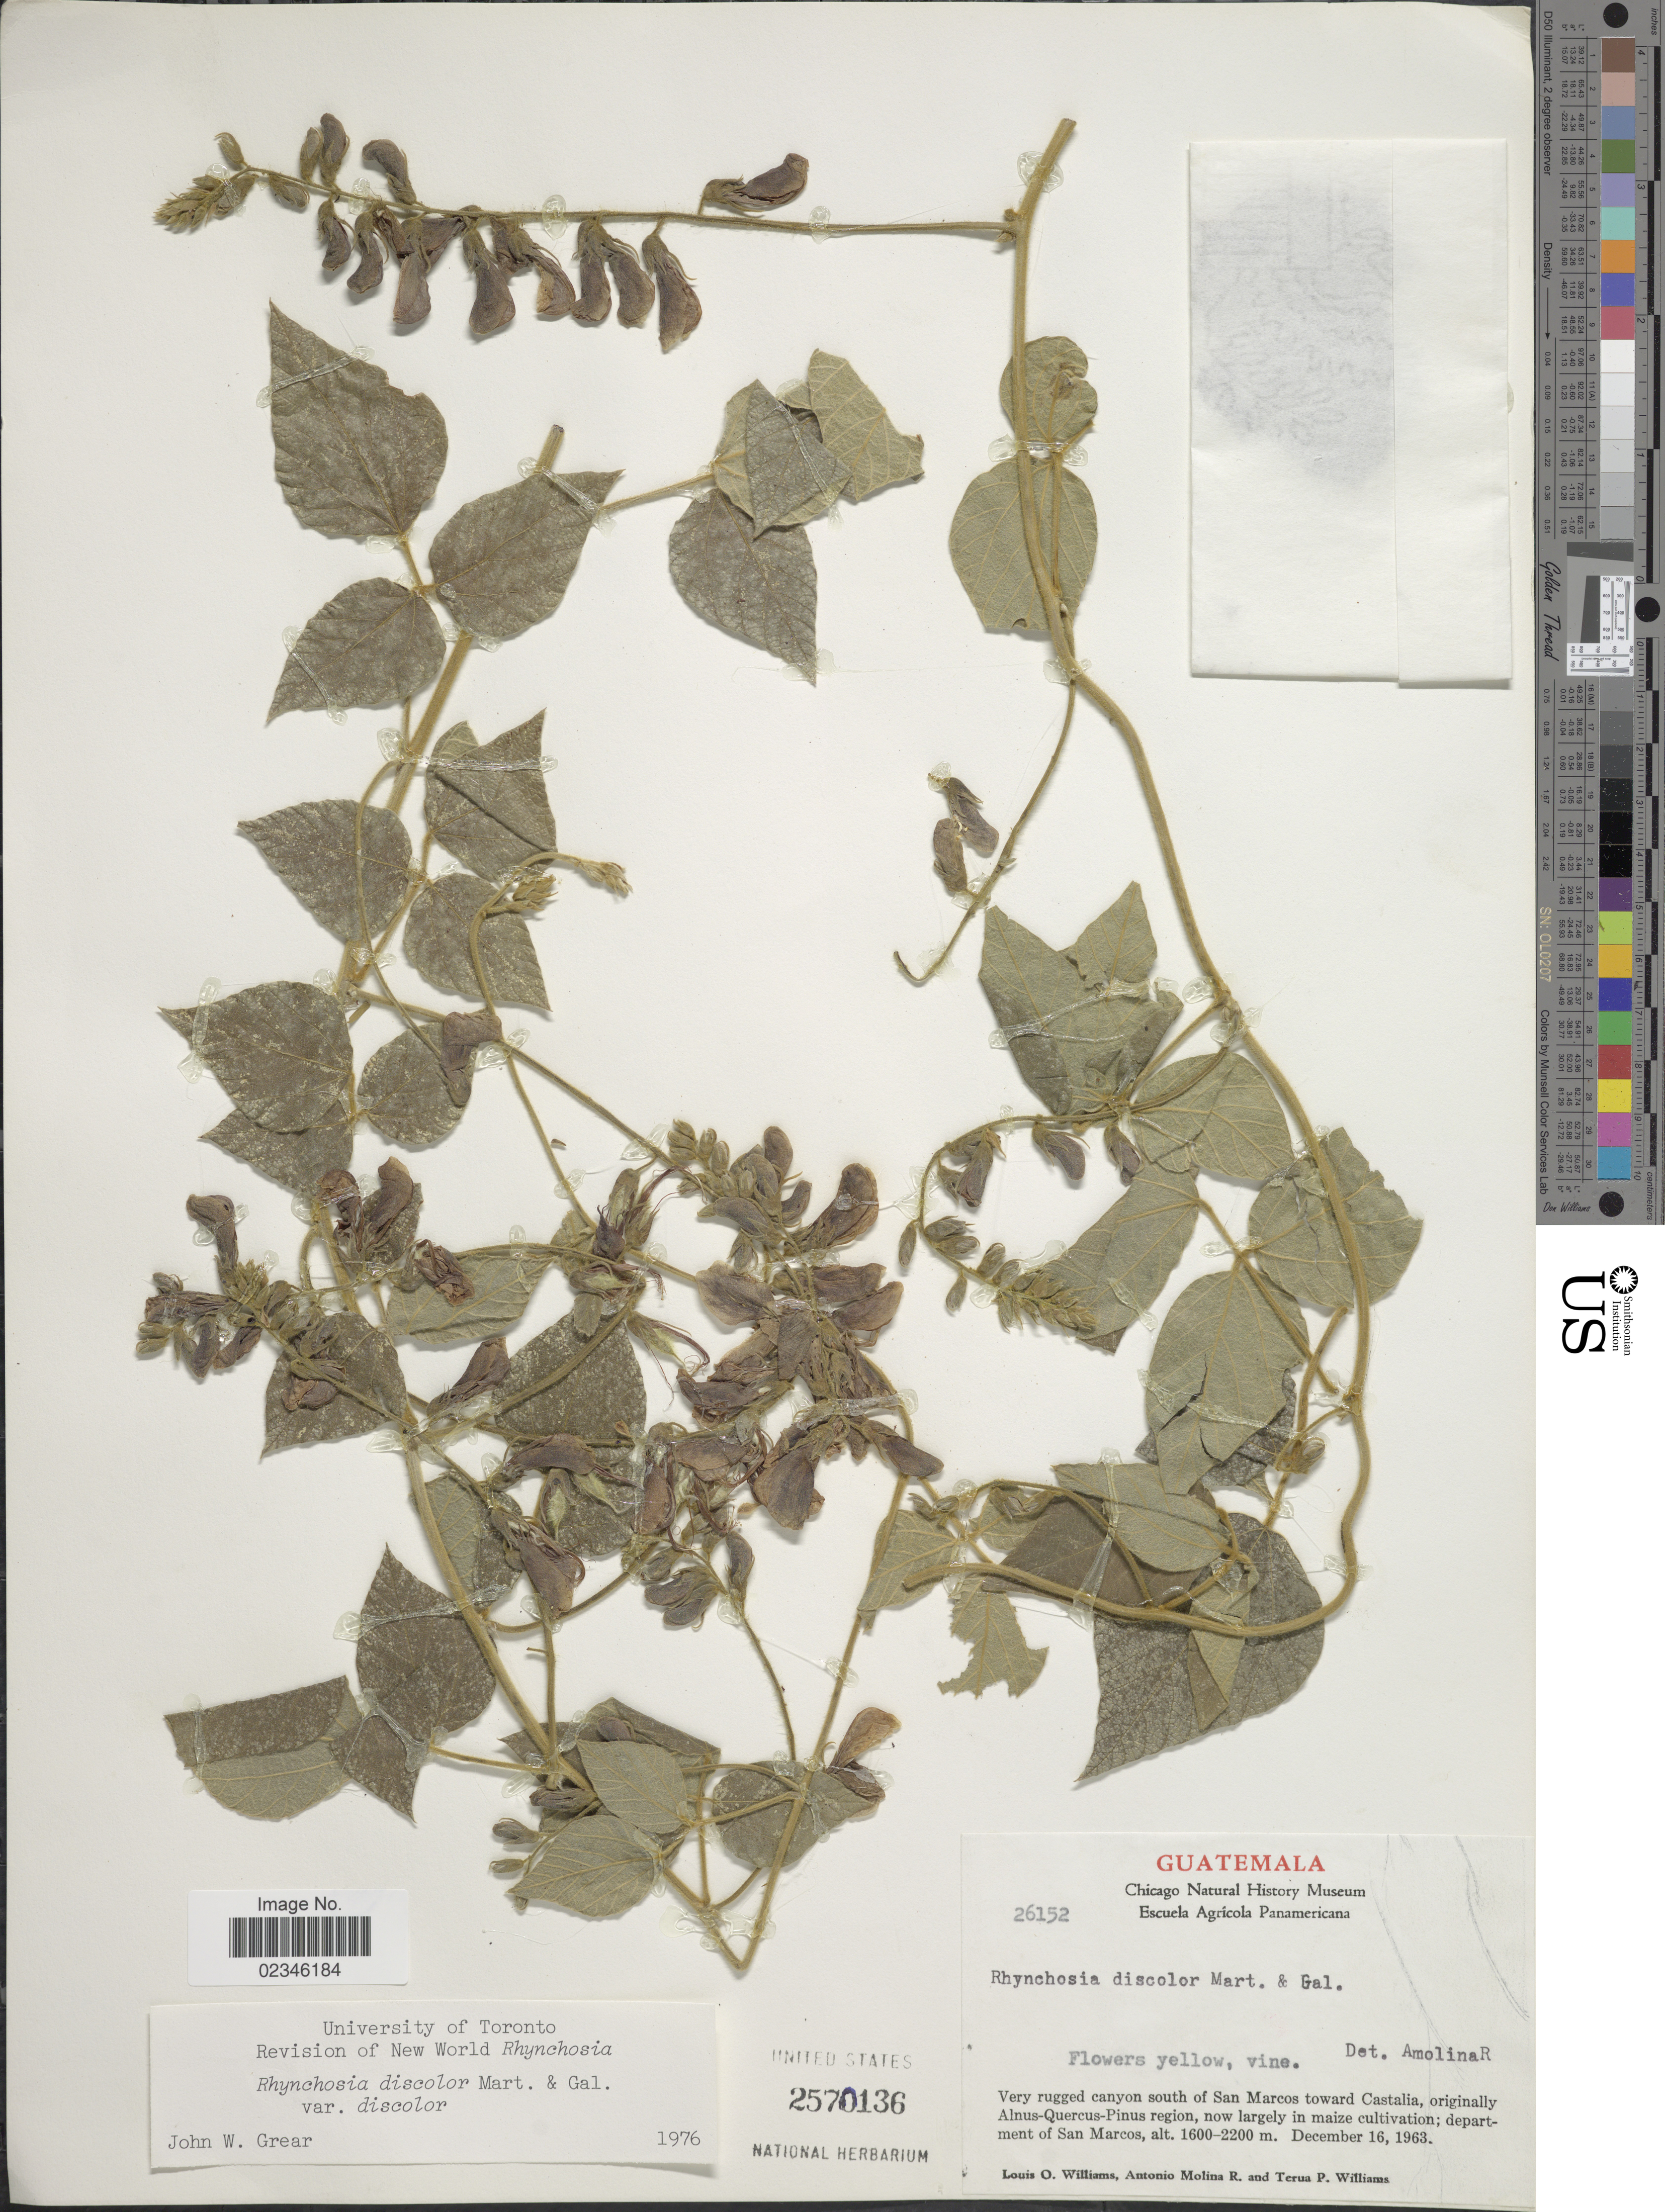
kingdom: Plantae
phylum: Tracheophyta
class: Magnoliopsida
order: Fabales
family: Fabaceae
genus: Rhynchosia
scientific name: Rhynchosia discolor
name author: M. Martens & Galeotti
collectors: L. O. Williams, A. Molina R. & T. Williams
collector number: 26152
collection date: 1963-12-16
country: Guatemala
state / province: San Marcos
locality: Very rugged canyon south of San Marcos toward Castalia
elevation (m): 1600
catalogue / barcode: US 2570136